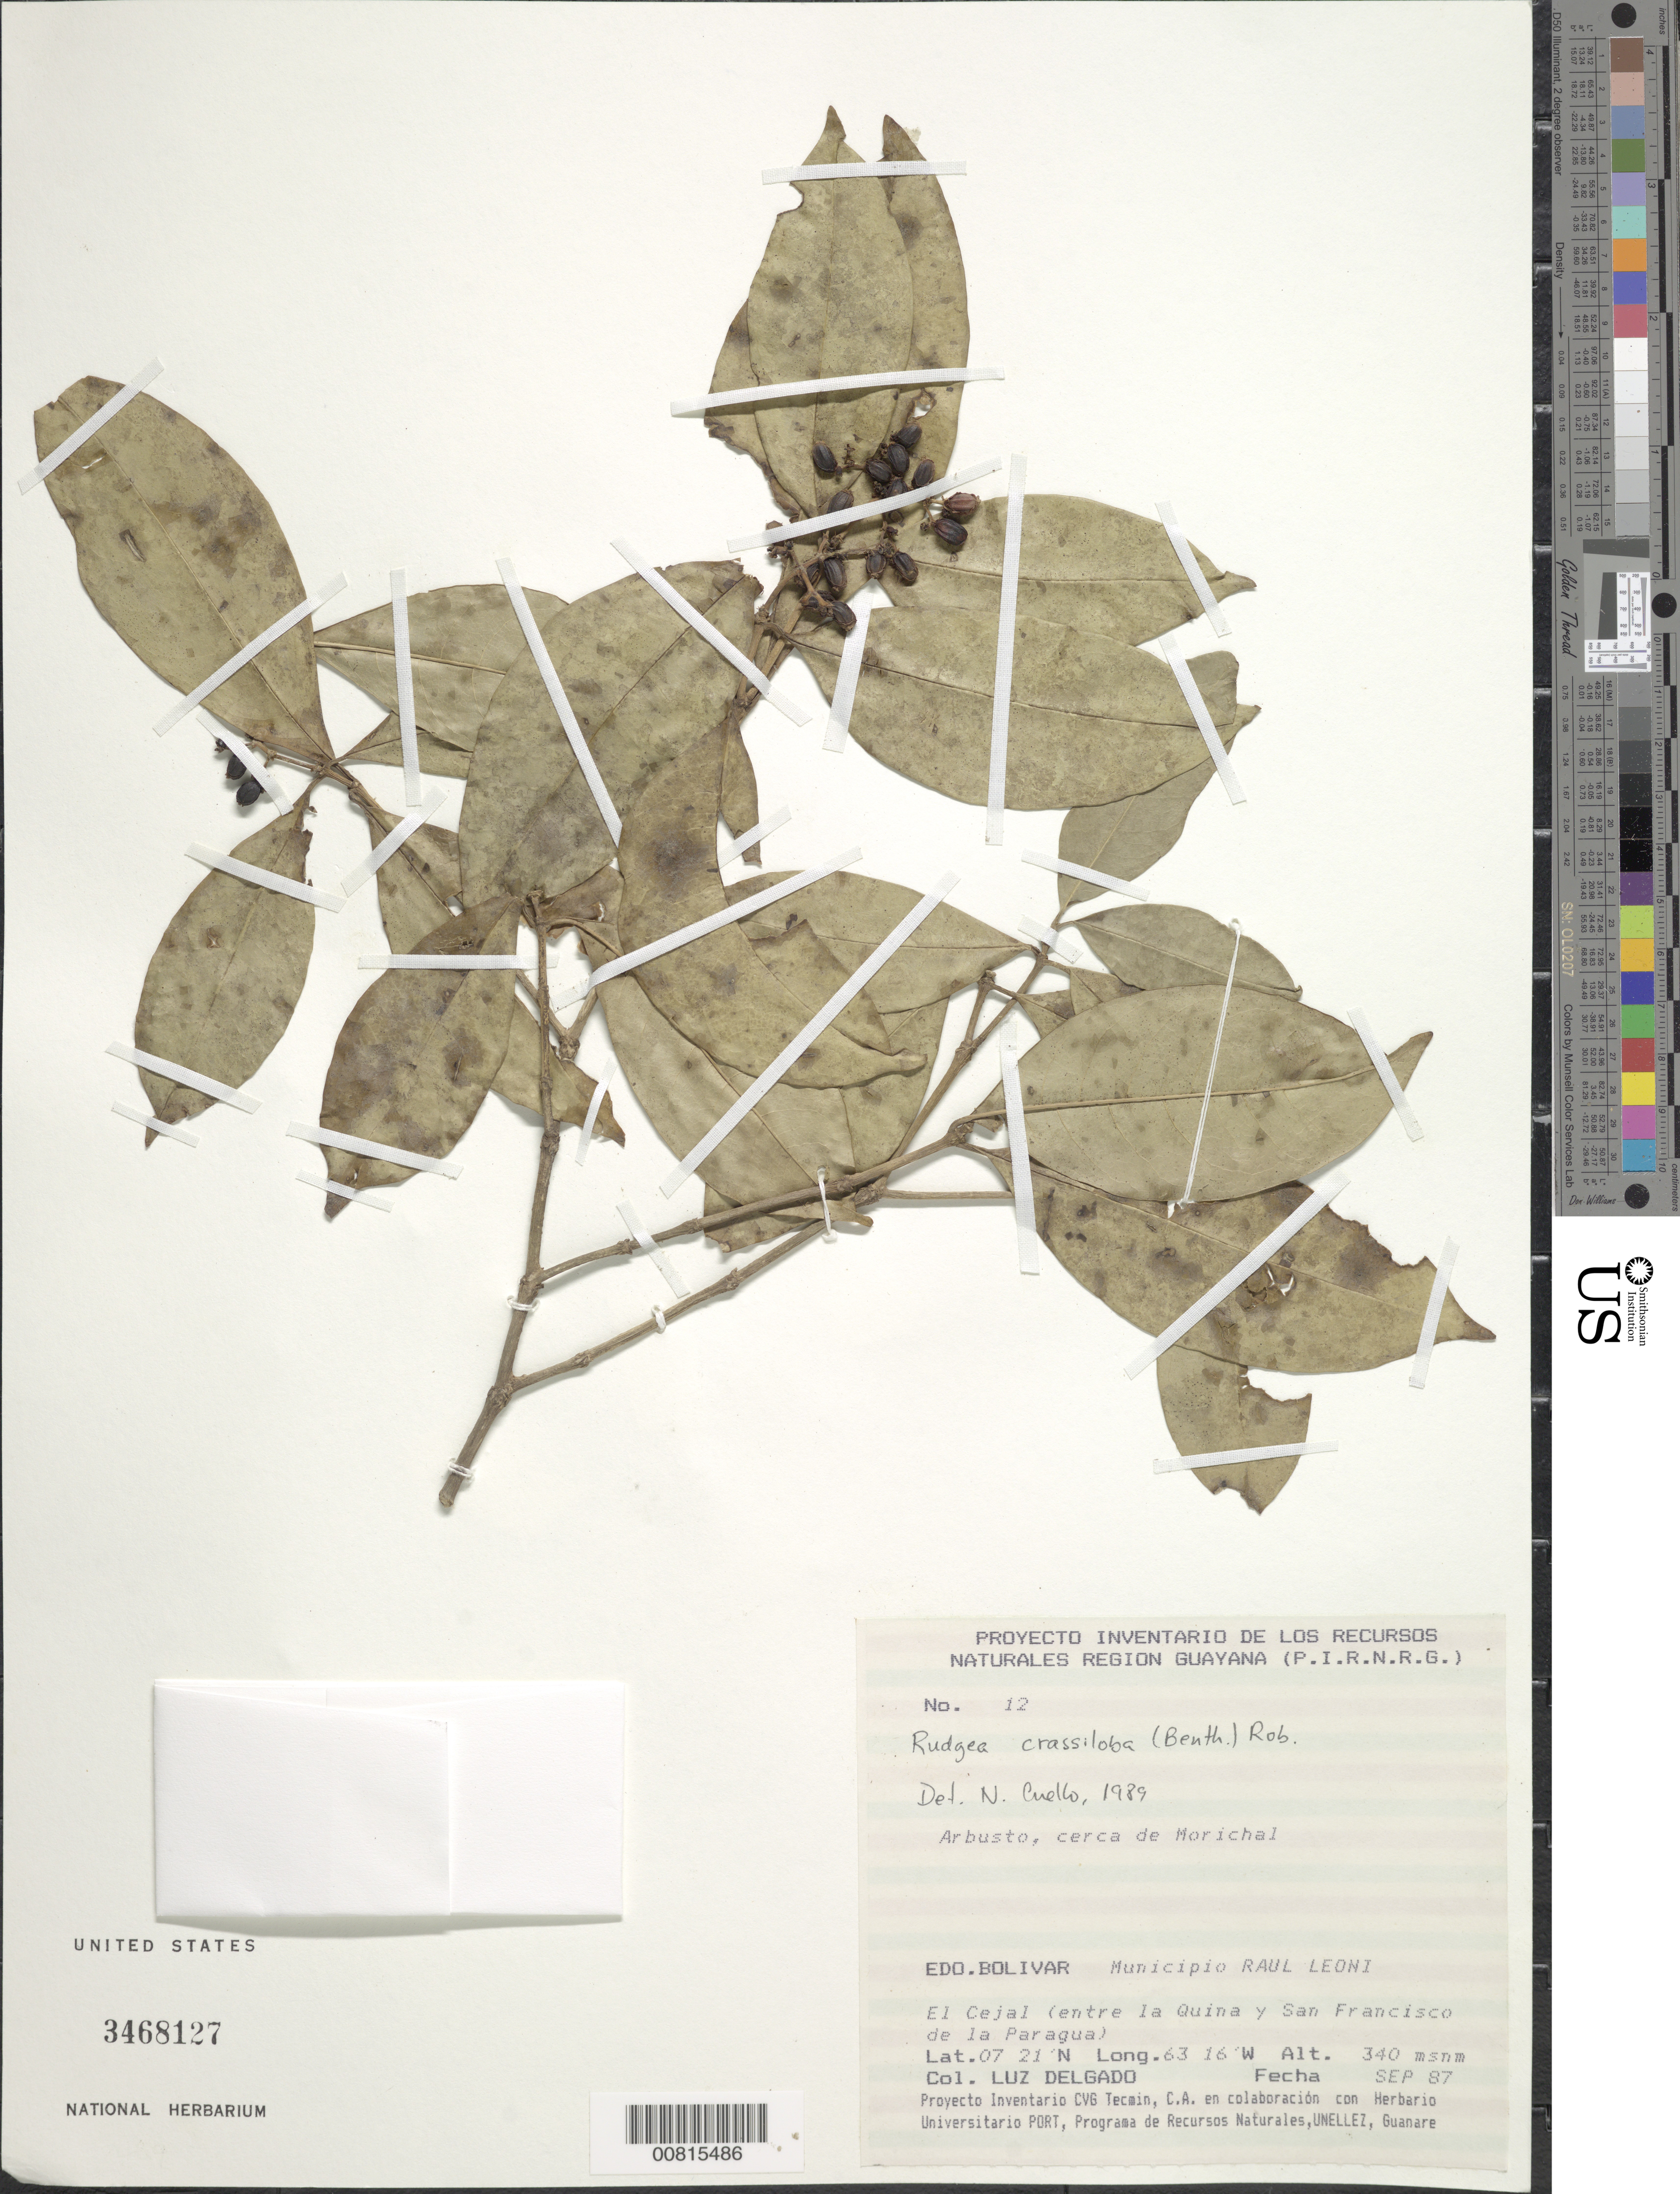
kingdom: Plantae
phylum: Tracheophyta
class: Magnoliopsida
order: Gentianales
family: Rubiaceae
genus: Rudgea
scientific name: Rudgea crassiloba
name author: (Benth.) B.L. Rob.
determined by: Cuello, Nidia L.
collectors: L. Delgado V.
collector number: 12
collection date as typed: Sep-87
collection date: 1987-09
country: Venezuela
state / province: Bolívar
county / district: Angostura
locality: Mun. Raúl Leoni [=Angostura], El Cejal, entre la Quina & San Francisco de la Paragua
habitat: Cerca de morichal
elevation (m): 340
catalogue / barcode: US 3468127